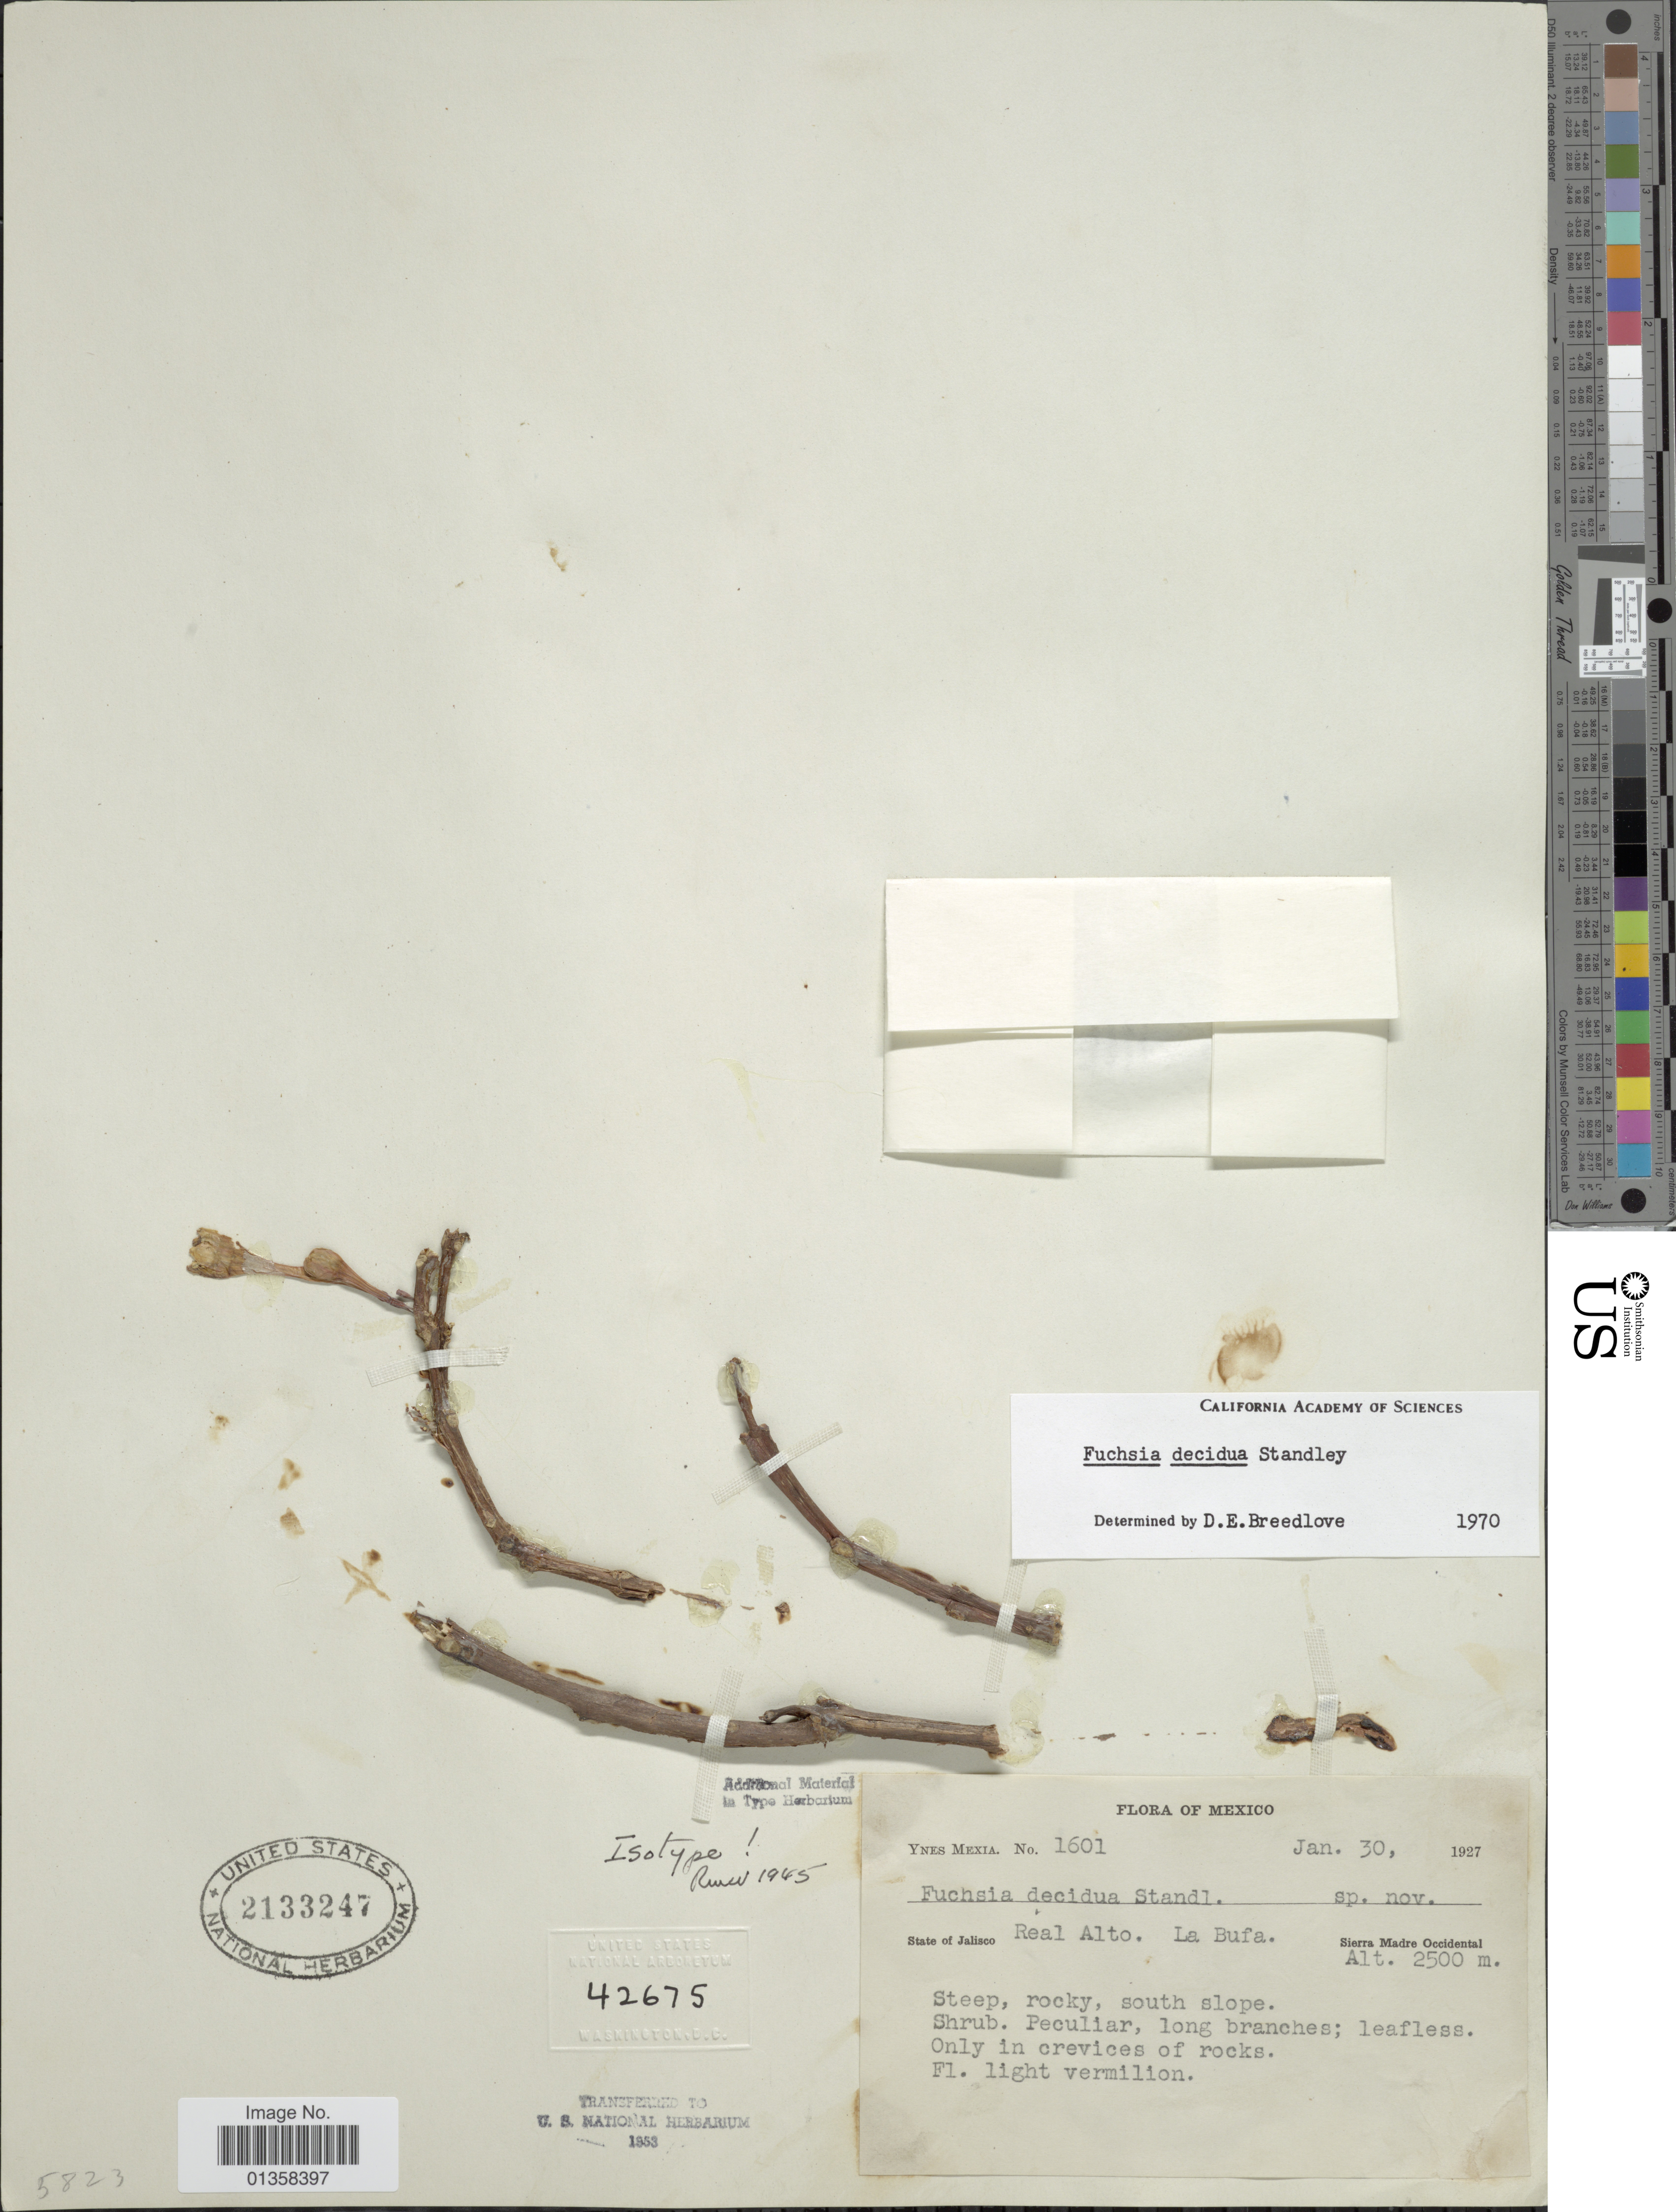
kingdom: Plantae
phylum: Tracheophyta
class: Magnoliopsida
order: Myrtales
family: Onagraceae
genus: Fuchsia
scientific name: Fuchsia decidua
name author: Standl.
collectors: Y. Mexia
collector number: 1601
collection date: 1927-01-30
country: Mexico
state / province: Jalisco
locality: Real Alto. La Bufa, Sierra Madre Occidental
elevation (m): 2500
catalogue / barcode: US 2133247